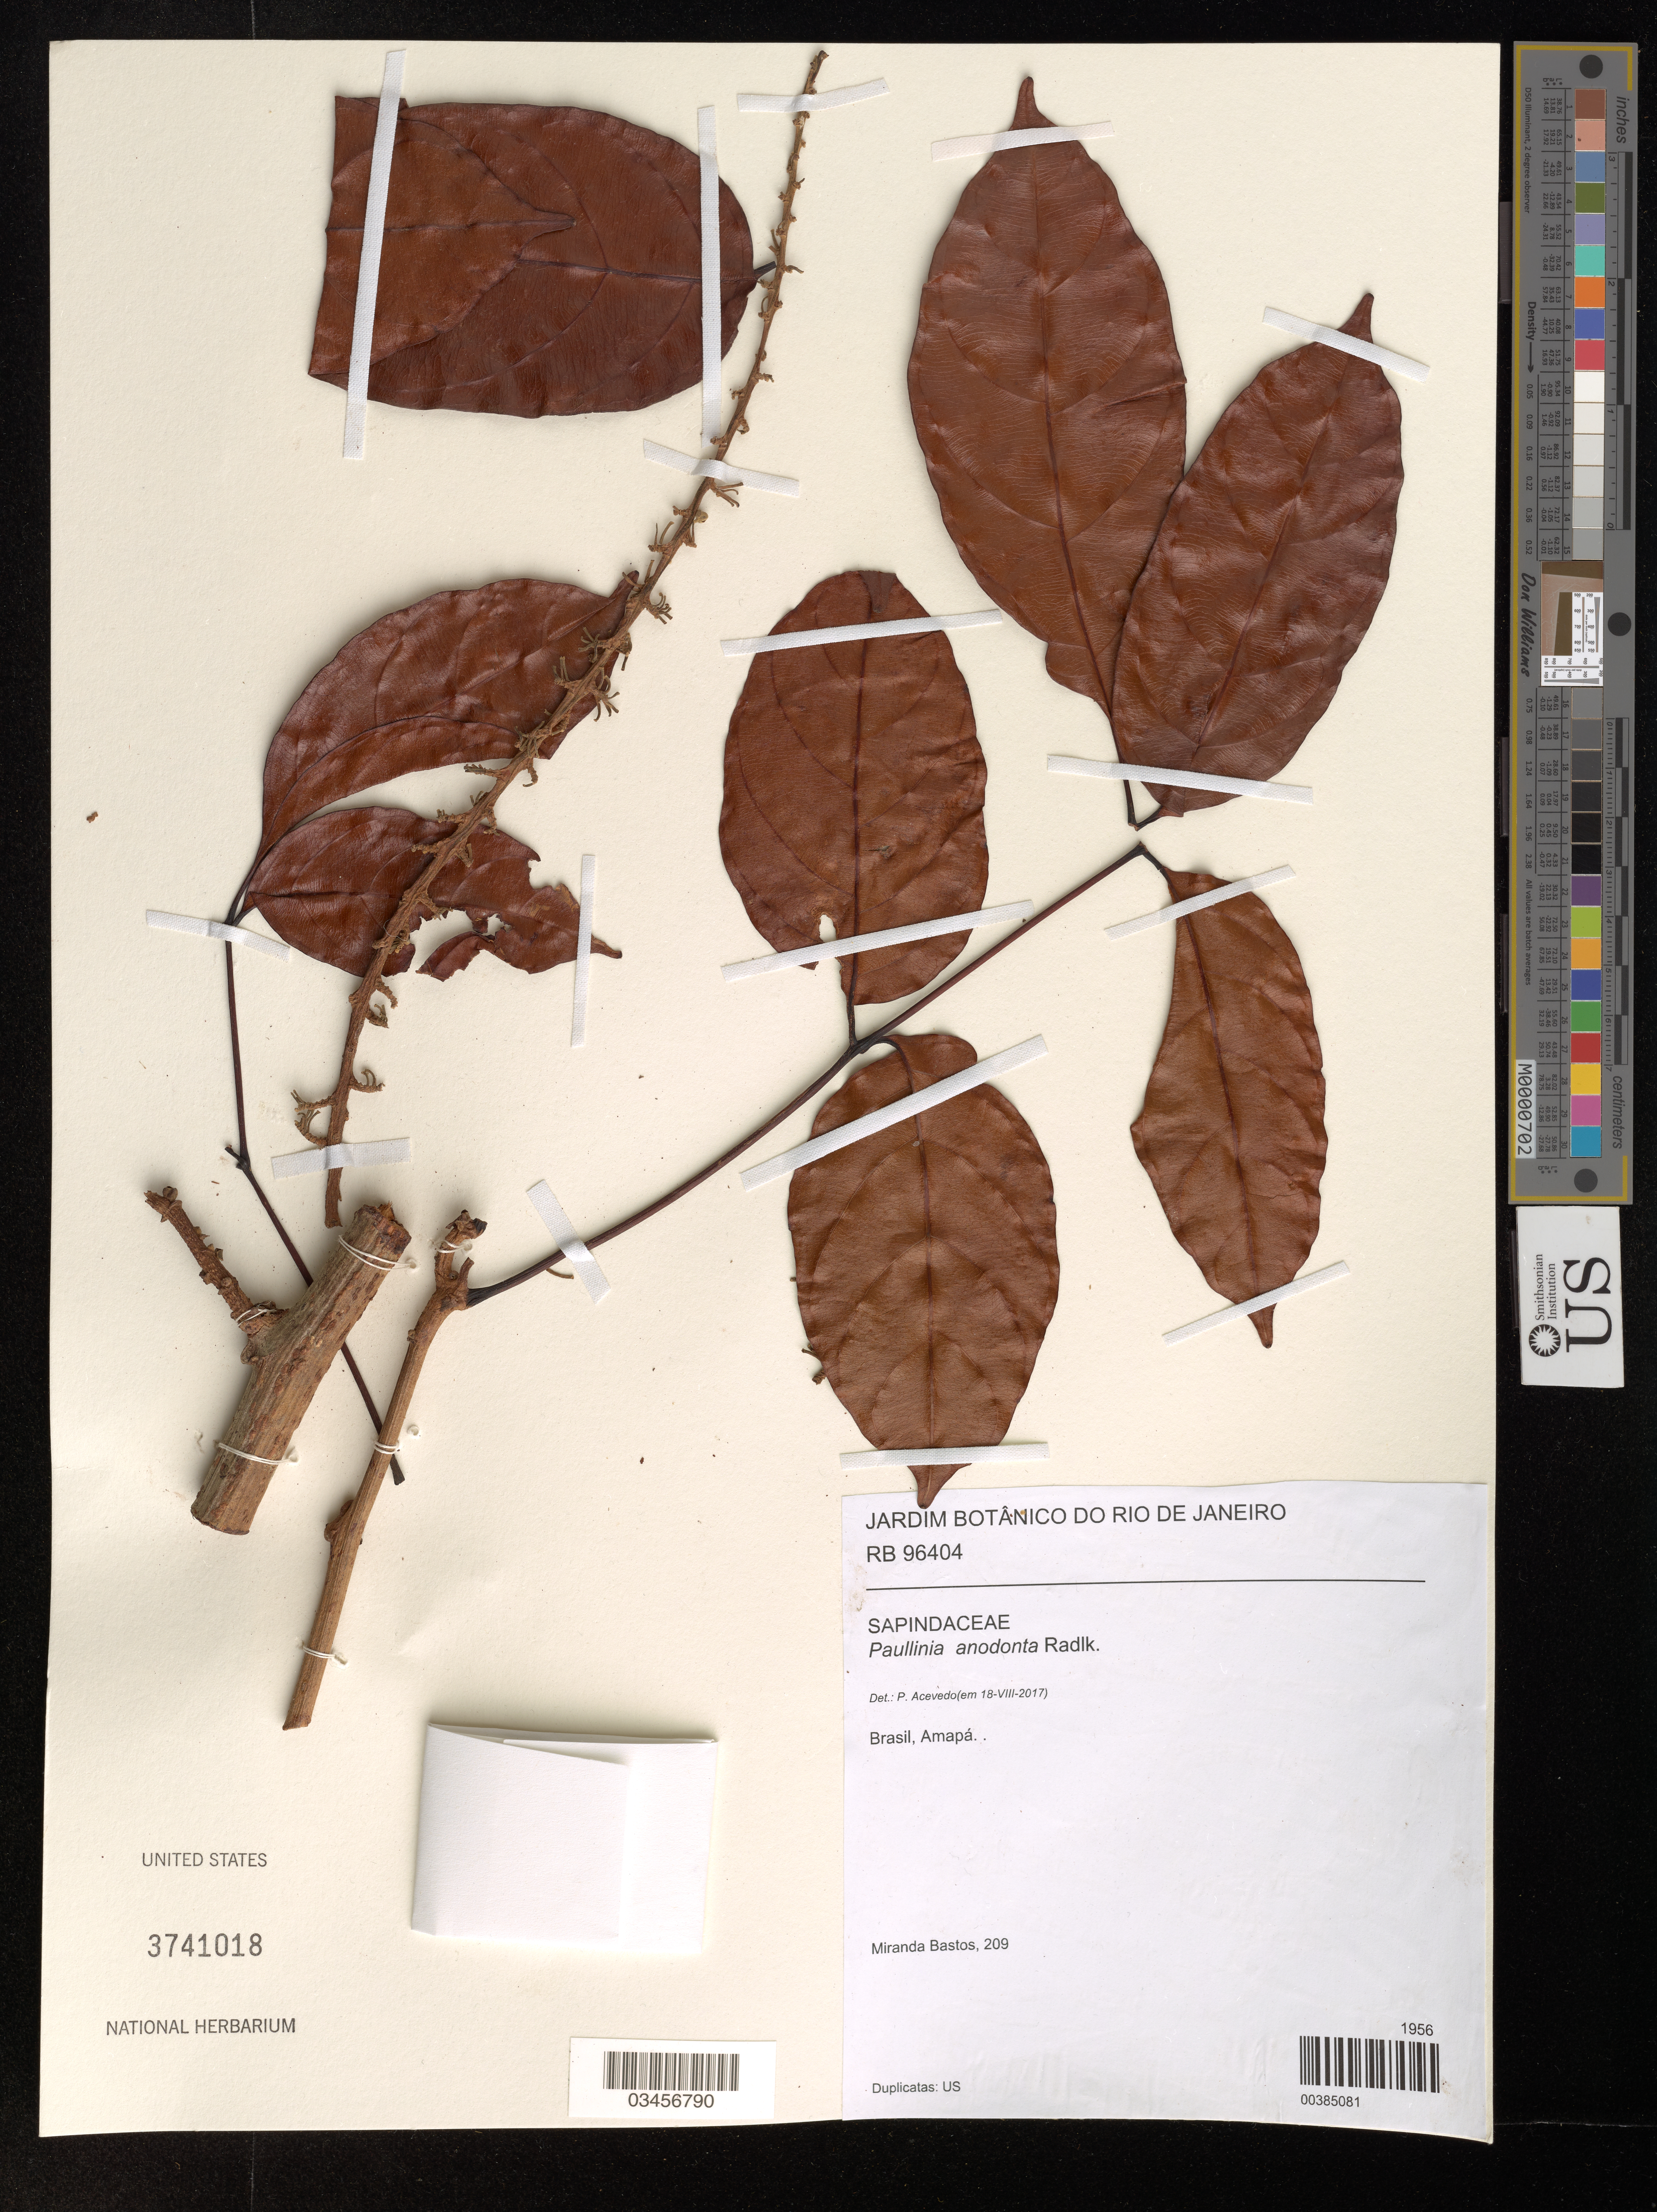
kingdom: Plantae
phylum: Tracheophyta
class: Magnoliopsida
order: Sapindales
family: Sapindaceae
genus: Paullinia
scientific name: Paullinia anodonta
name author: Radlk.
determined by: Acevedo-Rodríguez, P., (BOT), Smithsonian Institution - National Museum of Natural History (UNITED STATES)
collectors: M. Bastos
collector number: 209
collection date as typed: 1956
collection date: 1956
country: Brazil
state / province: Amapá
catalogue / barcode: US 3741018